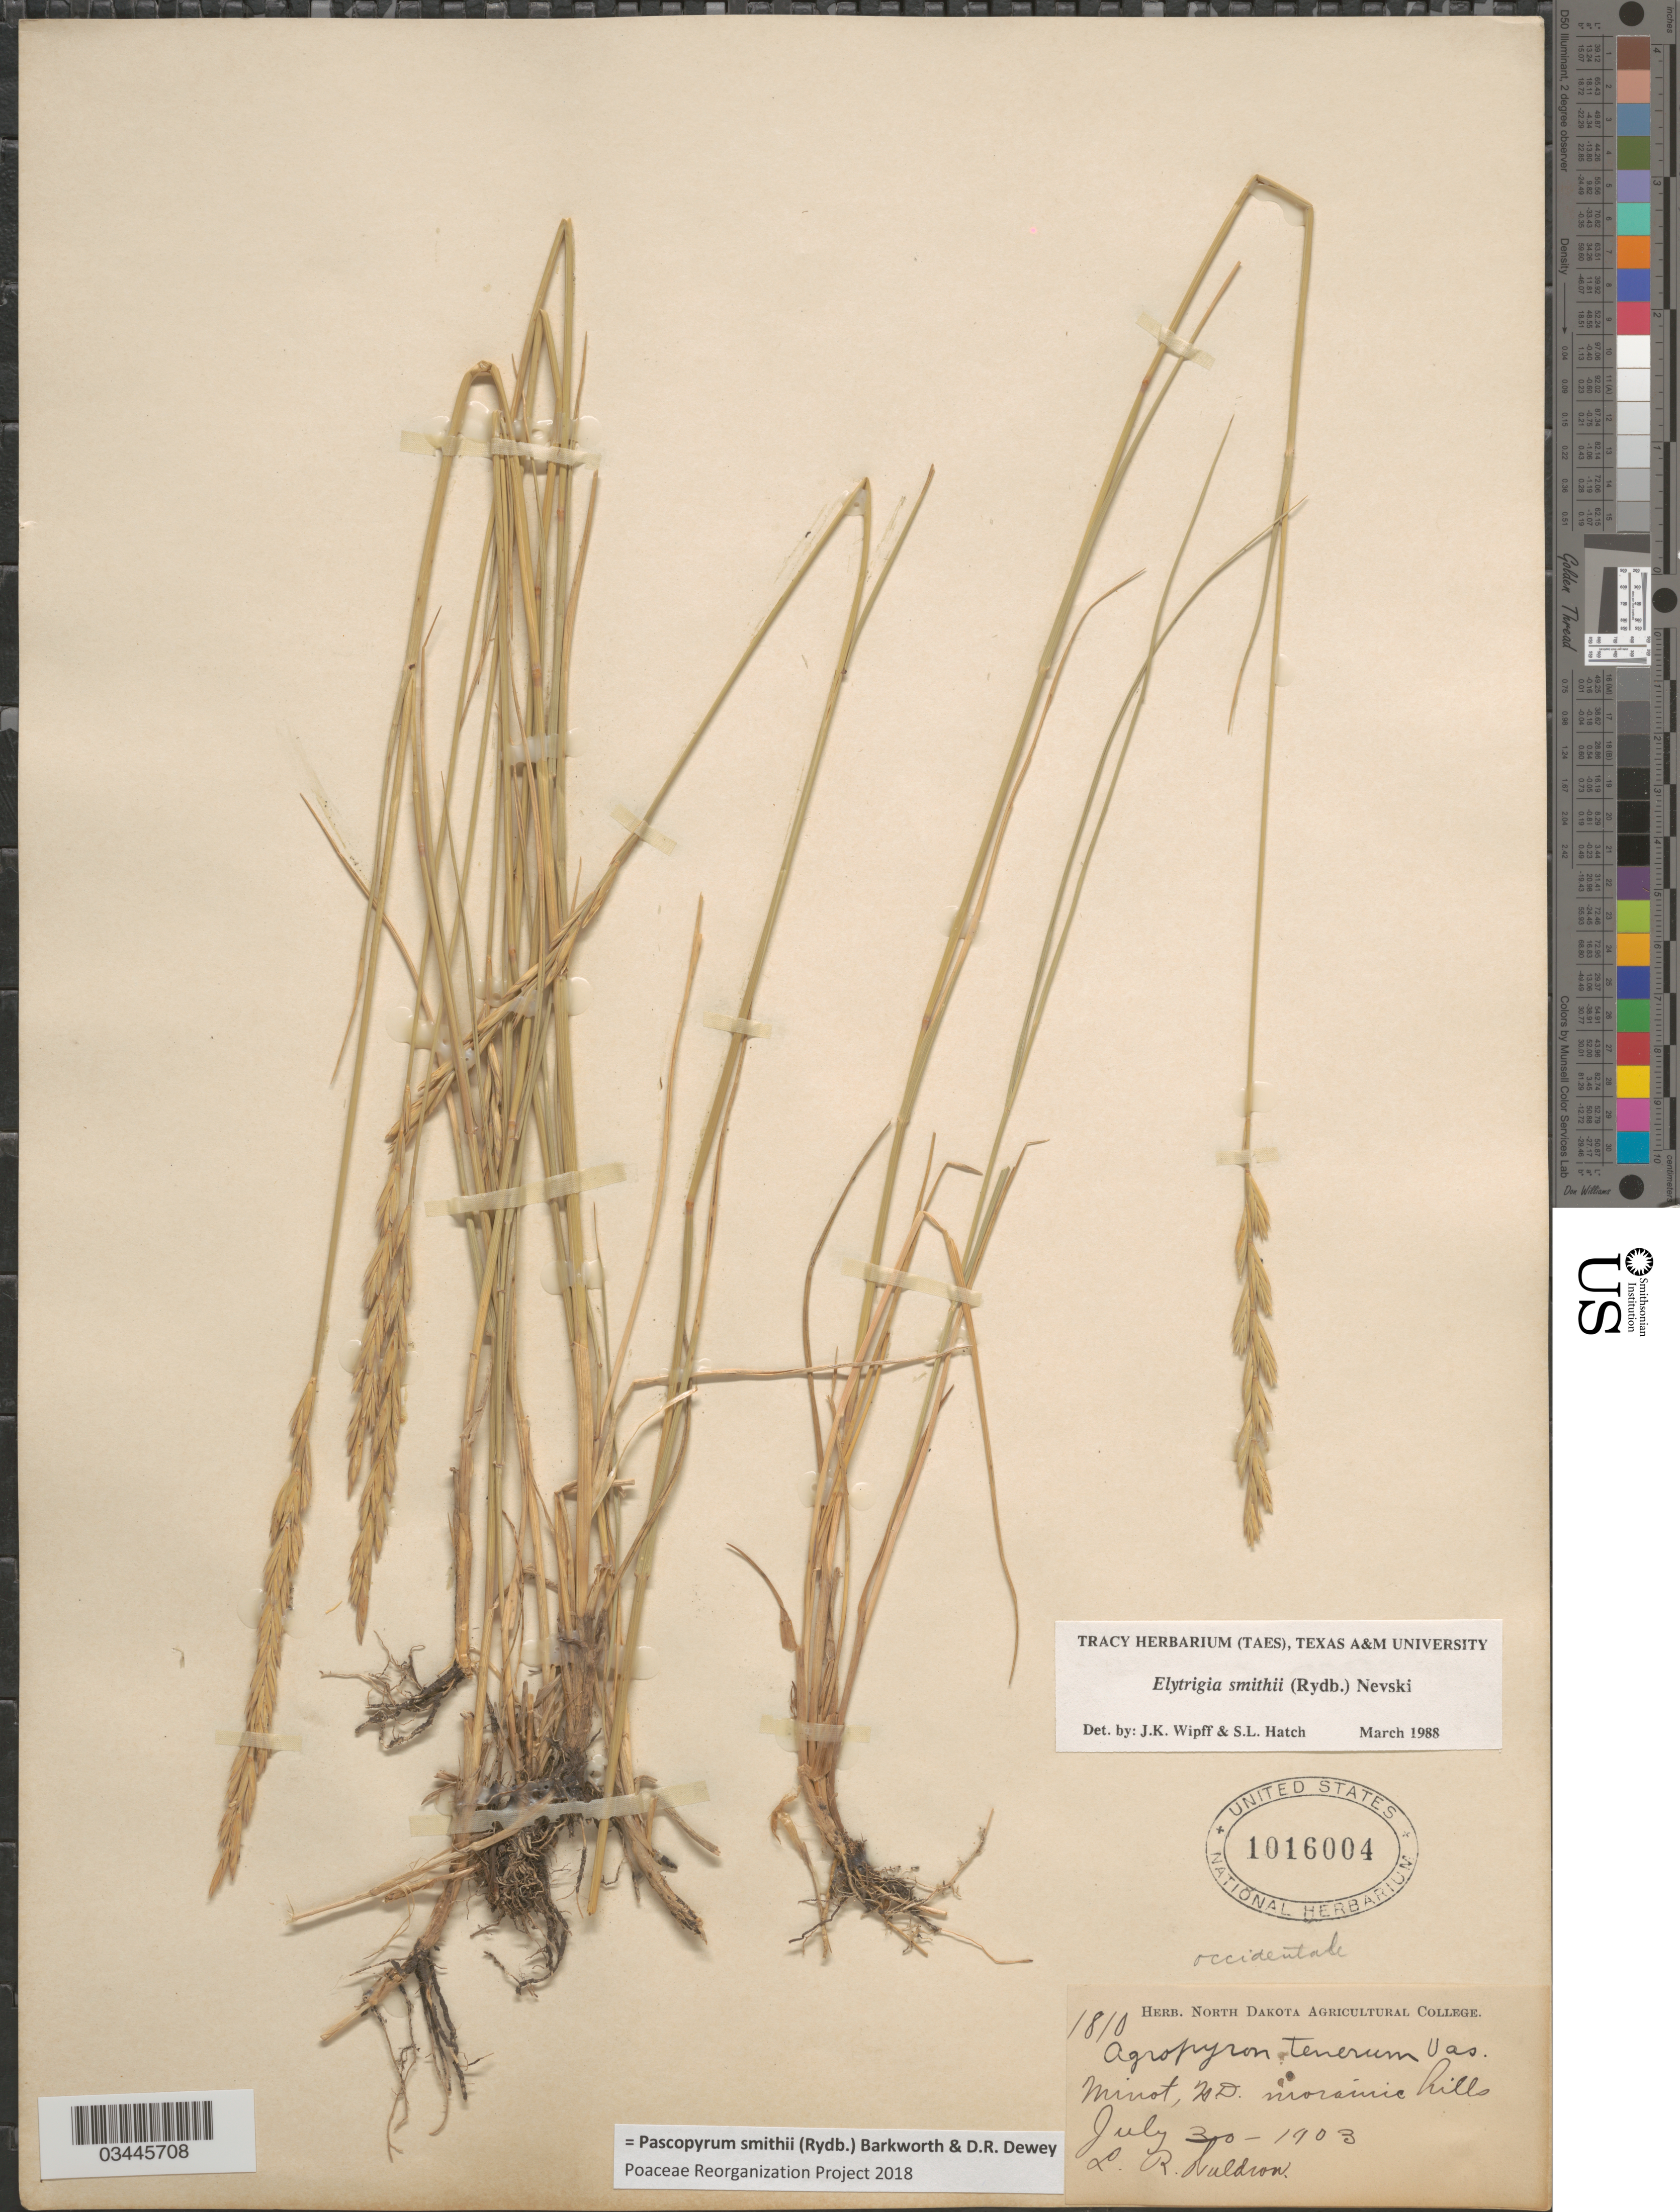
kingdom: Plantae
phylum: Tracheophyta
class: Liliopsida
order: Poales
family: Poaceae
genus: Pascopyrum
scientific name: Pascopyrum smithii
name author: (Rydb.) Barkworth & Dewey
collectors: L. Waldron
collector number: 1810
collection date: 1903-07-30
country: United States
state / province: North Dakota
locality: Minot. Moraine hills.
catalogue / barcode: US 1016004